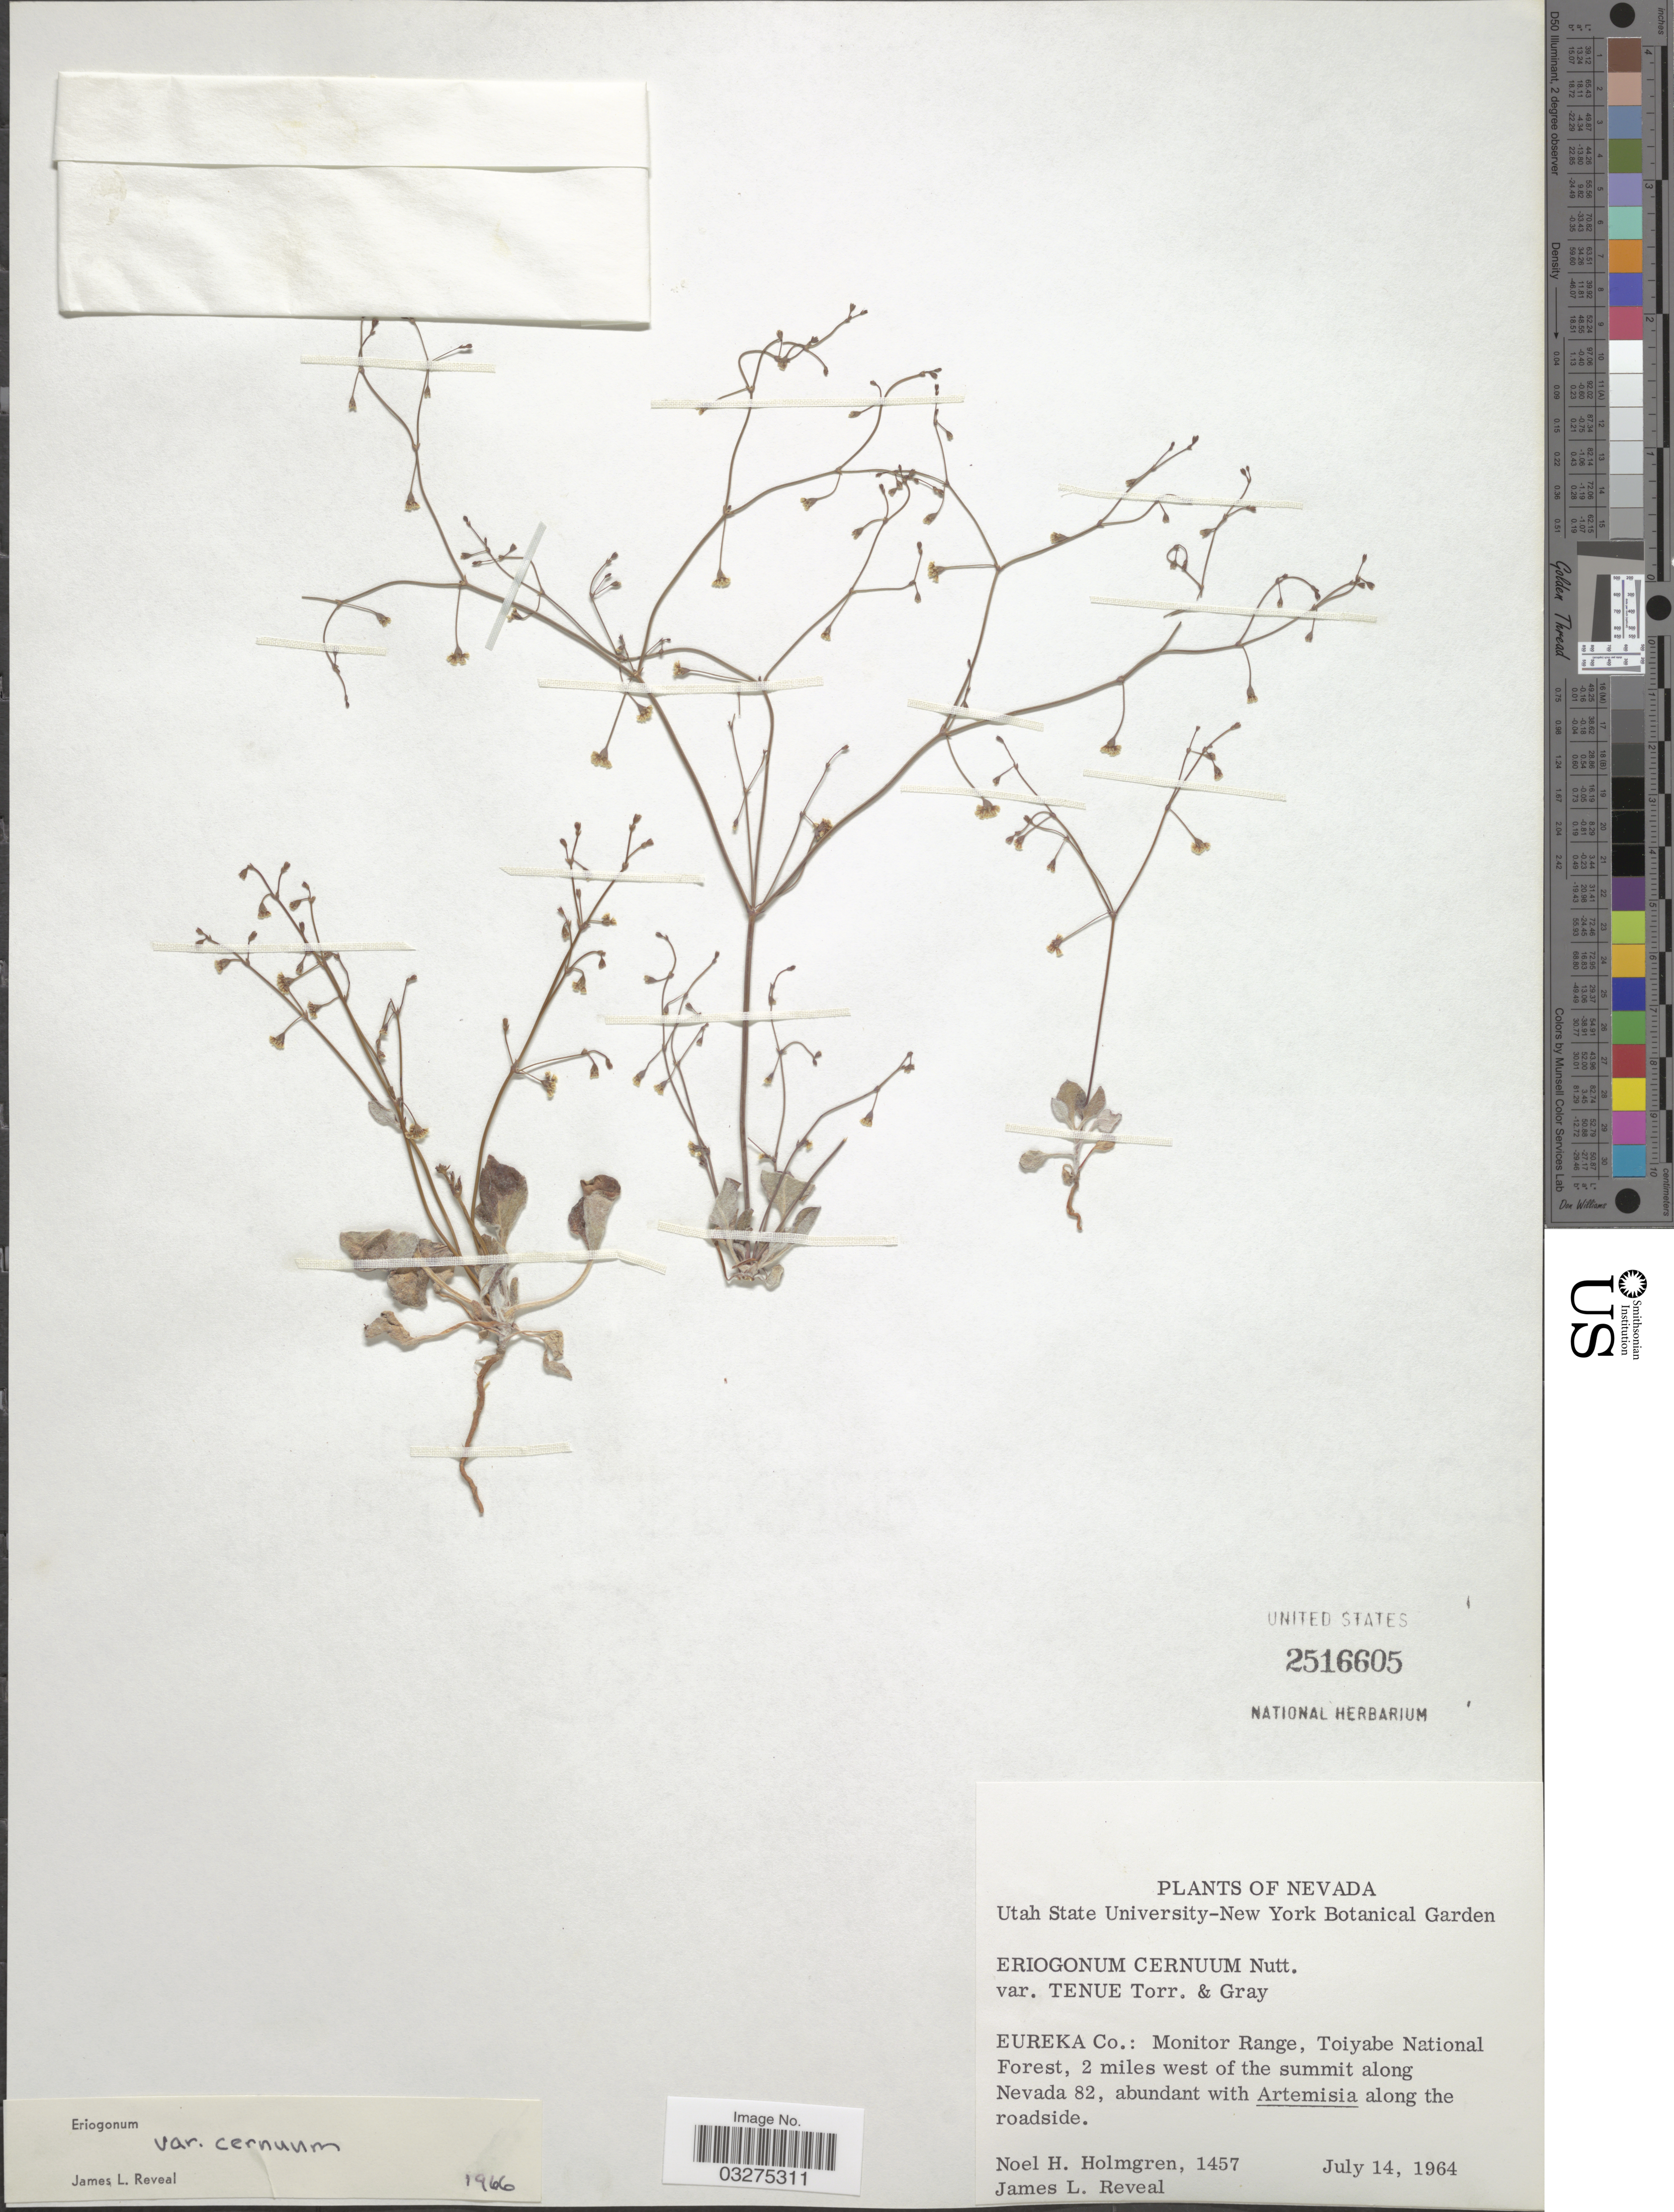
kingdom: Plantae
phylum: Tracheophyta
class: Magnoliopsida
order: Caryophyllales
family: Polygonaceae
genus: Eriogonum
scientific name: Eriogonum cernuum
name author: Nutt.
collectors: N. H. Holmgren & J. L. Reveal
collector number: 1457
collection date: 1964-07-14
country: United States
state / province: Nevada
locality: Eureka Co.: Monitor Range, Toiyabe National Forest, 2 miles west of the summit along Nevada 82.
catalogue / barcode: US 2516605